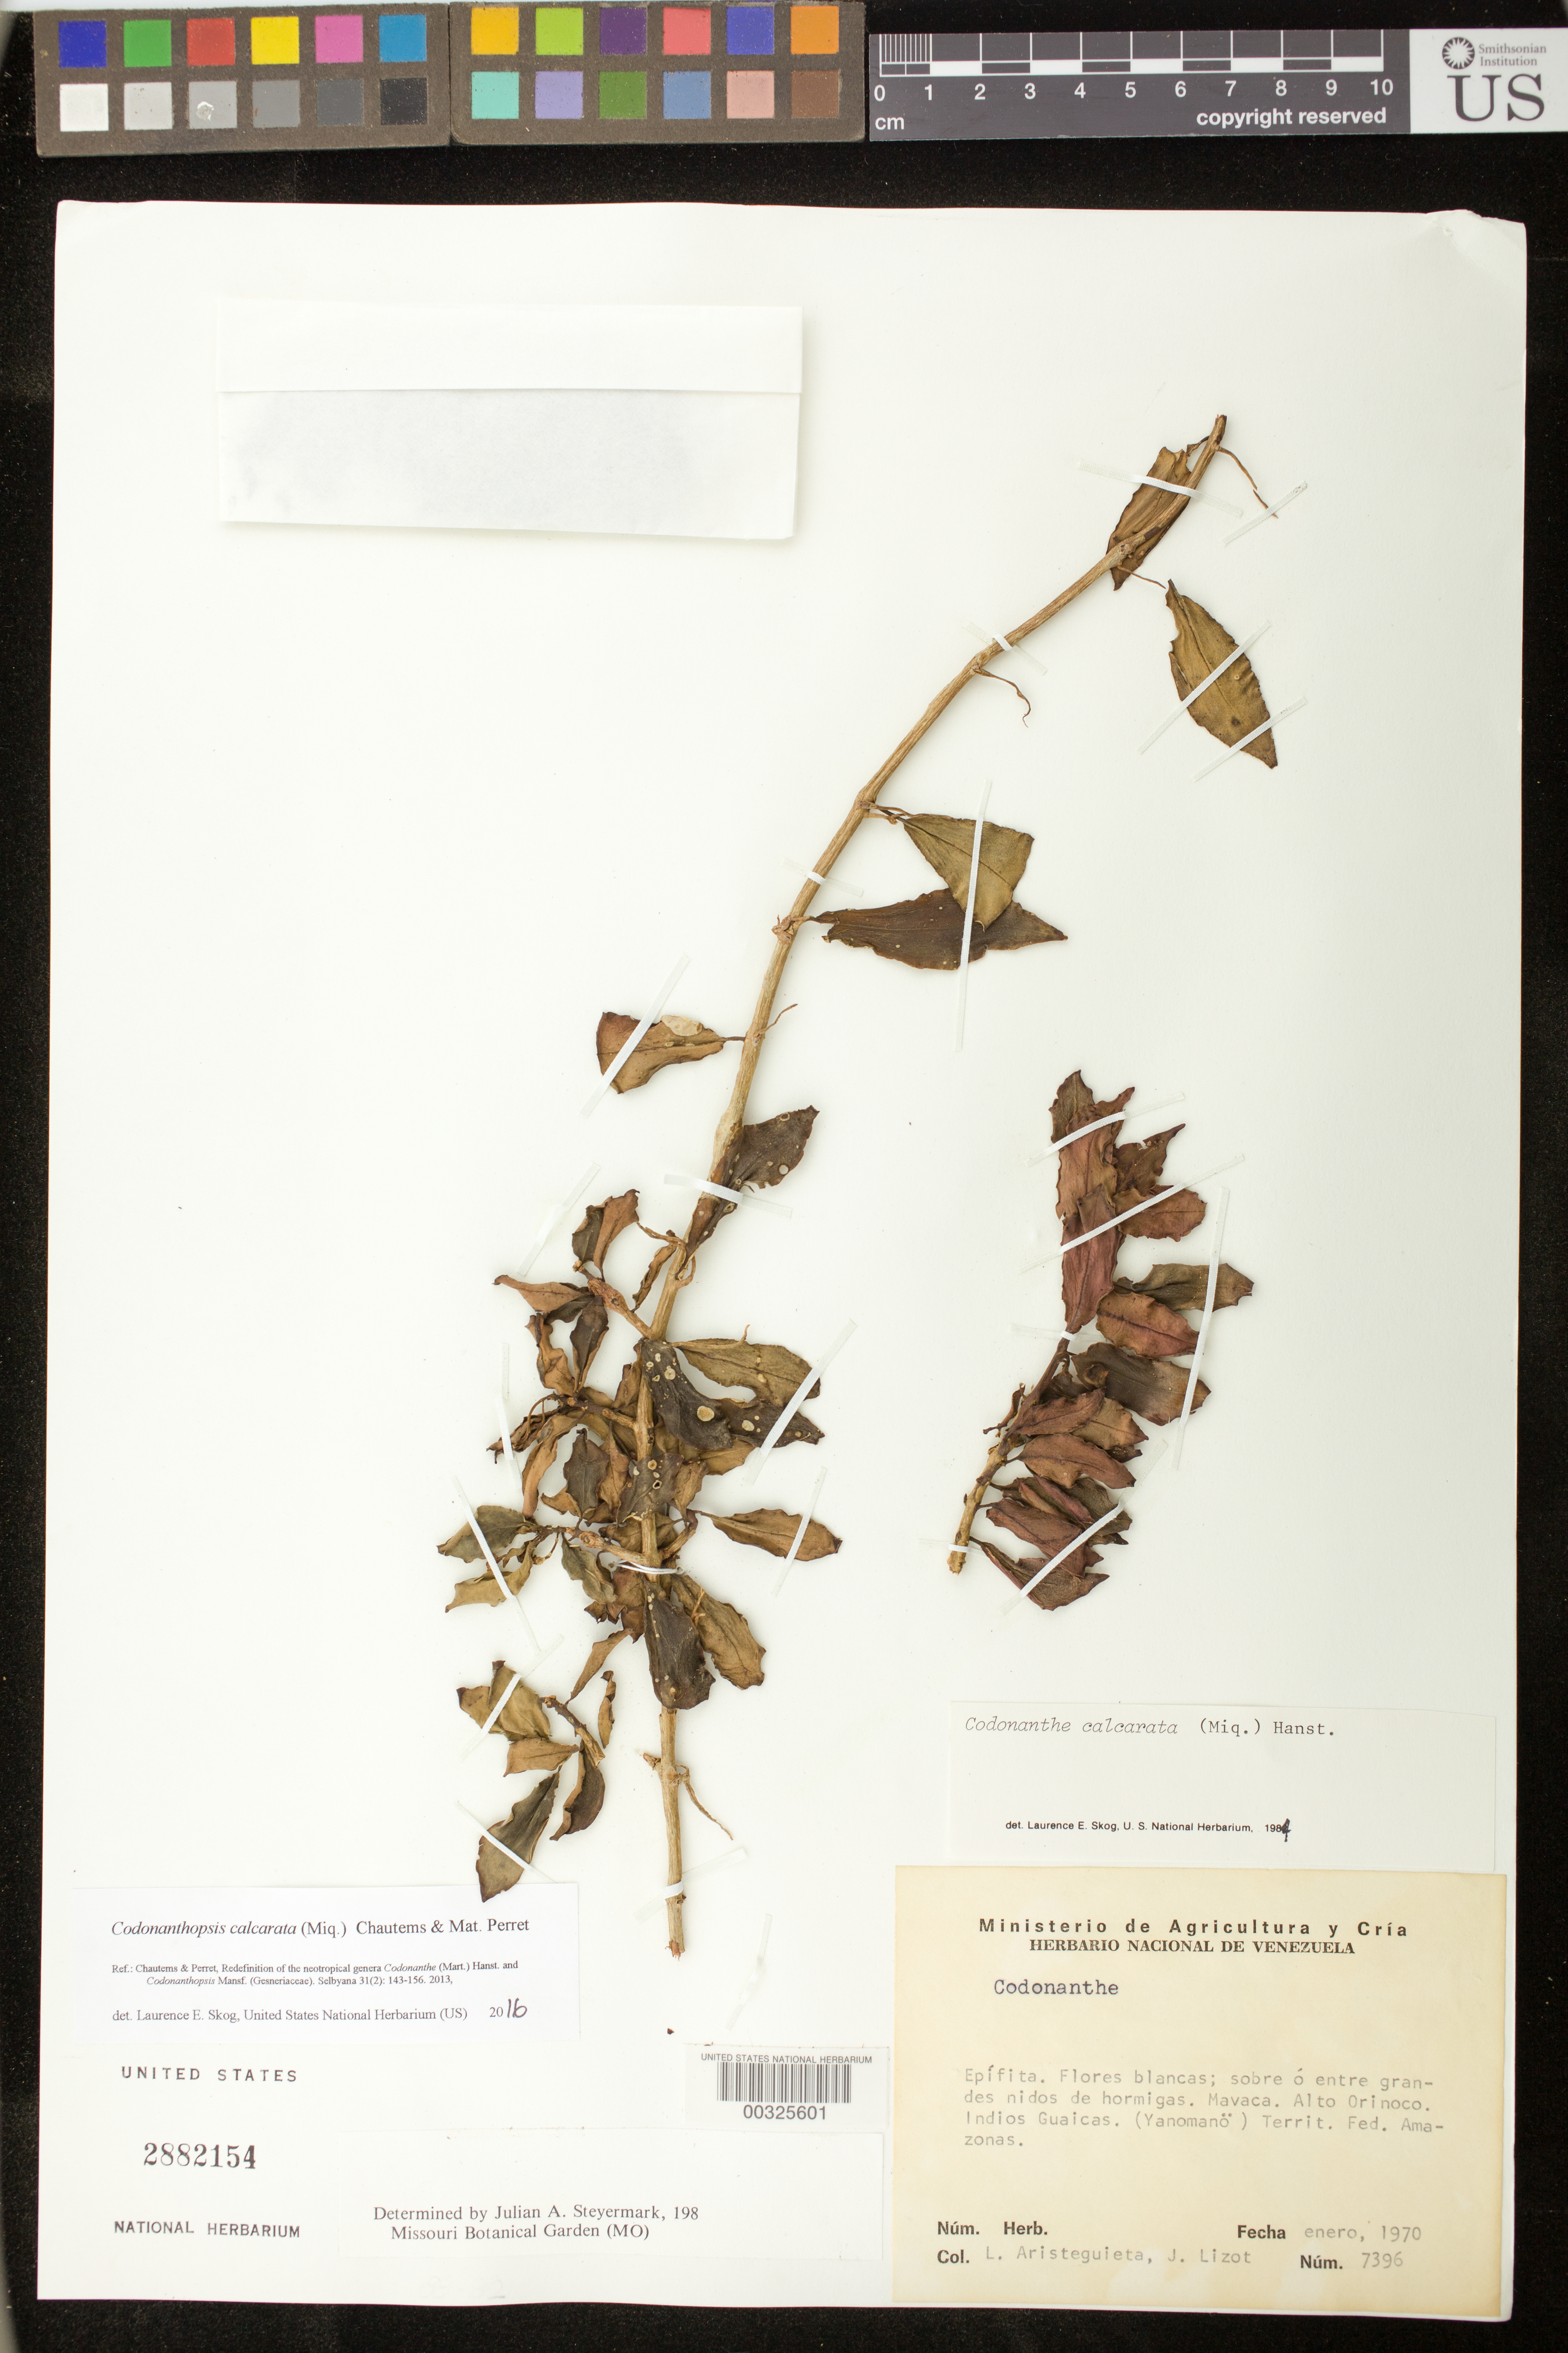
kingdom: Plantae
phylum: Tracheophyta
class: Magnoliopsida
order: Lamiales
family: Gesneriaceae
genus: Codonanthopsis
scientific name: Codonanthopsis calcarata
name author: (Miq.) Chautems & Mat.Perret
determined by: Skog, Laurence E.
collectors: L. Aristeguieta & J. Lizot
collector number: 7396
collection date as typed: Jan 1970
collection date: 1970-01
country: Venezuela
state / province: Amazonas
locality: Mavaca, Alto Orinoco, Indios Guaicas, (Yanomano)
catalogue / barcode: US 2882154